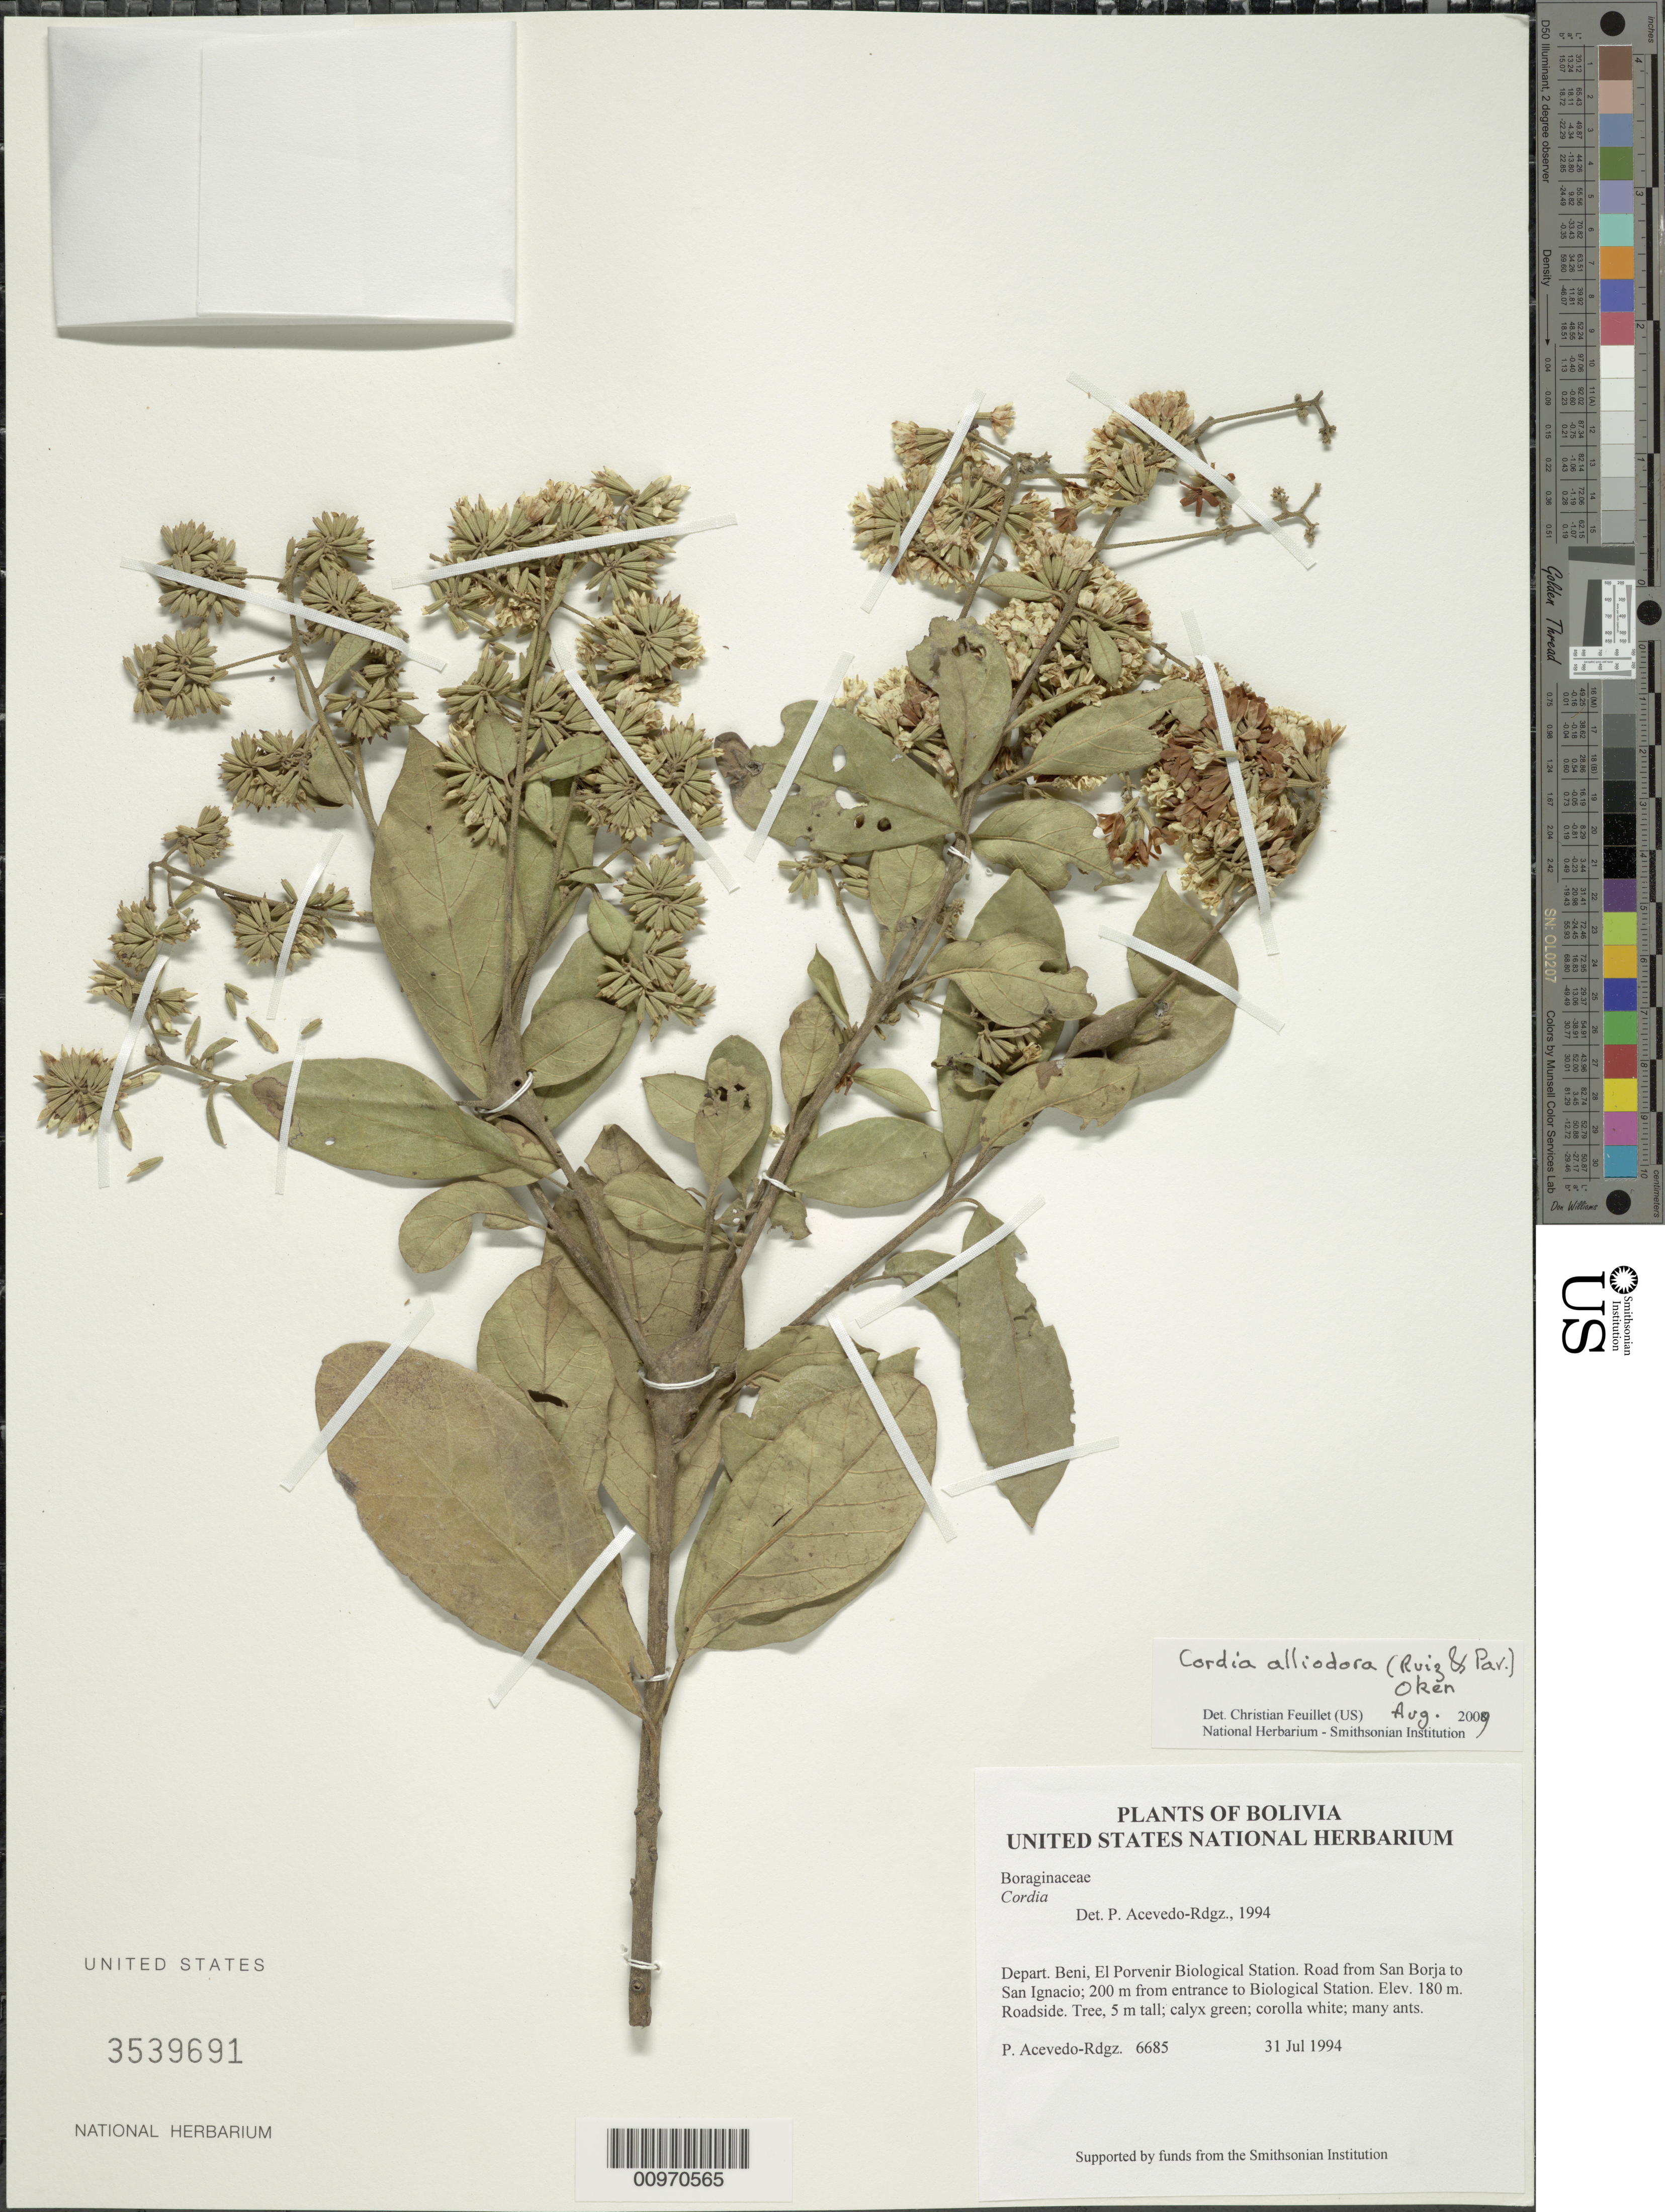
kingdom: Plantae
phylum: Tracheophyta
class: Magnoliopsida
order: Boraginales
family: Cordiaceae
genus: Cordia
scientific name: Cordia alliodora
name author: (Ruiz & Pav.) Oken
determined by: Feuillet, C.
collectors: P. Acevedo-Rodr.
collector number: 6685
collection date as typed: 31 Jul 1994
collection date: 1994-07-31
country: Bolivia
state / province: Beni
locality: Depart. Beni, El Porvenir Biological Station. Road from San Borja to San Ignacio; 200 m from entrance to Biological Station.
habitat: Roadside.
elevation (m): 180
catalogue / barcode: US 3539691